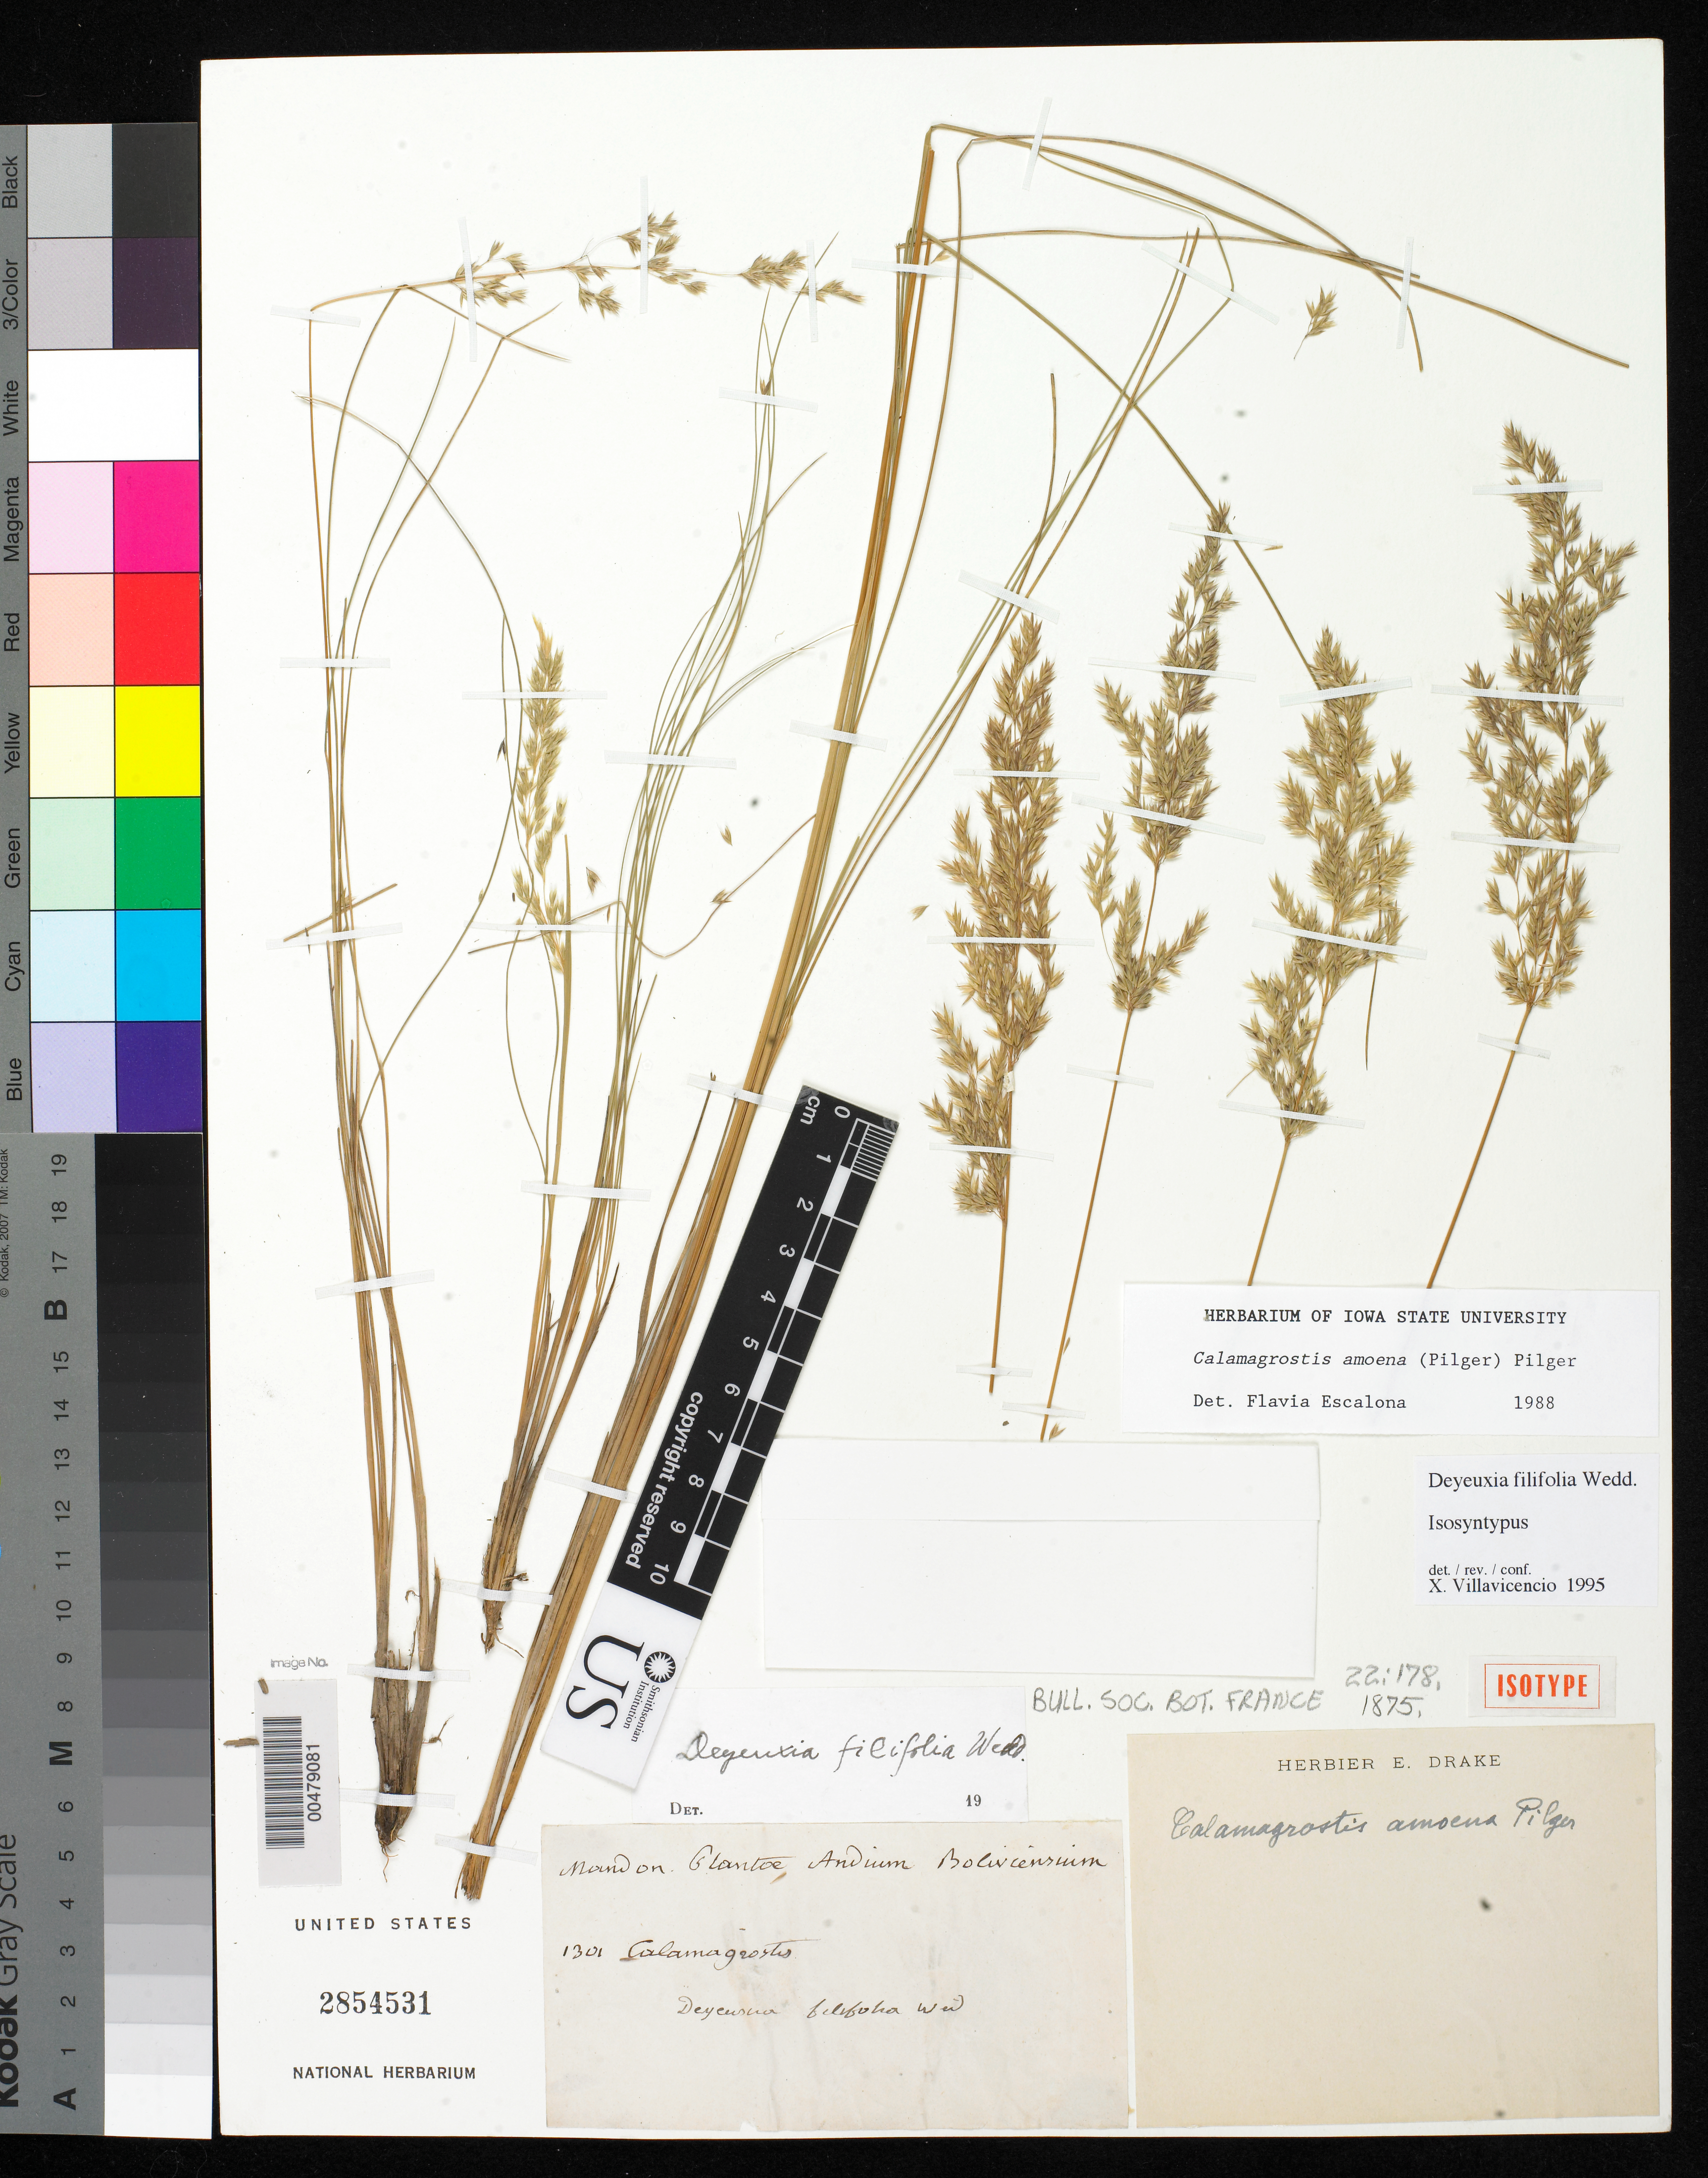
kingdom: Plantae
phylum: Tracheophyta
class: Liliopsida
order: Poales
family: Poaceae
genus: Deyeuxia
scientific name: Deyeuxia filifolia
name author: Wedd.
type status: Isosyntype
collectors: G. Mandon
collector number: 1301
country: Bolivia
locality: Mapiri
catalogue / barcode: US 2854531